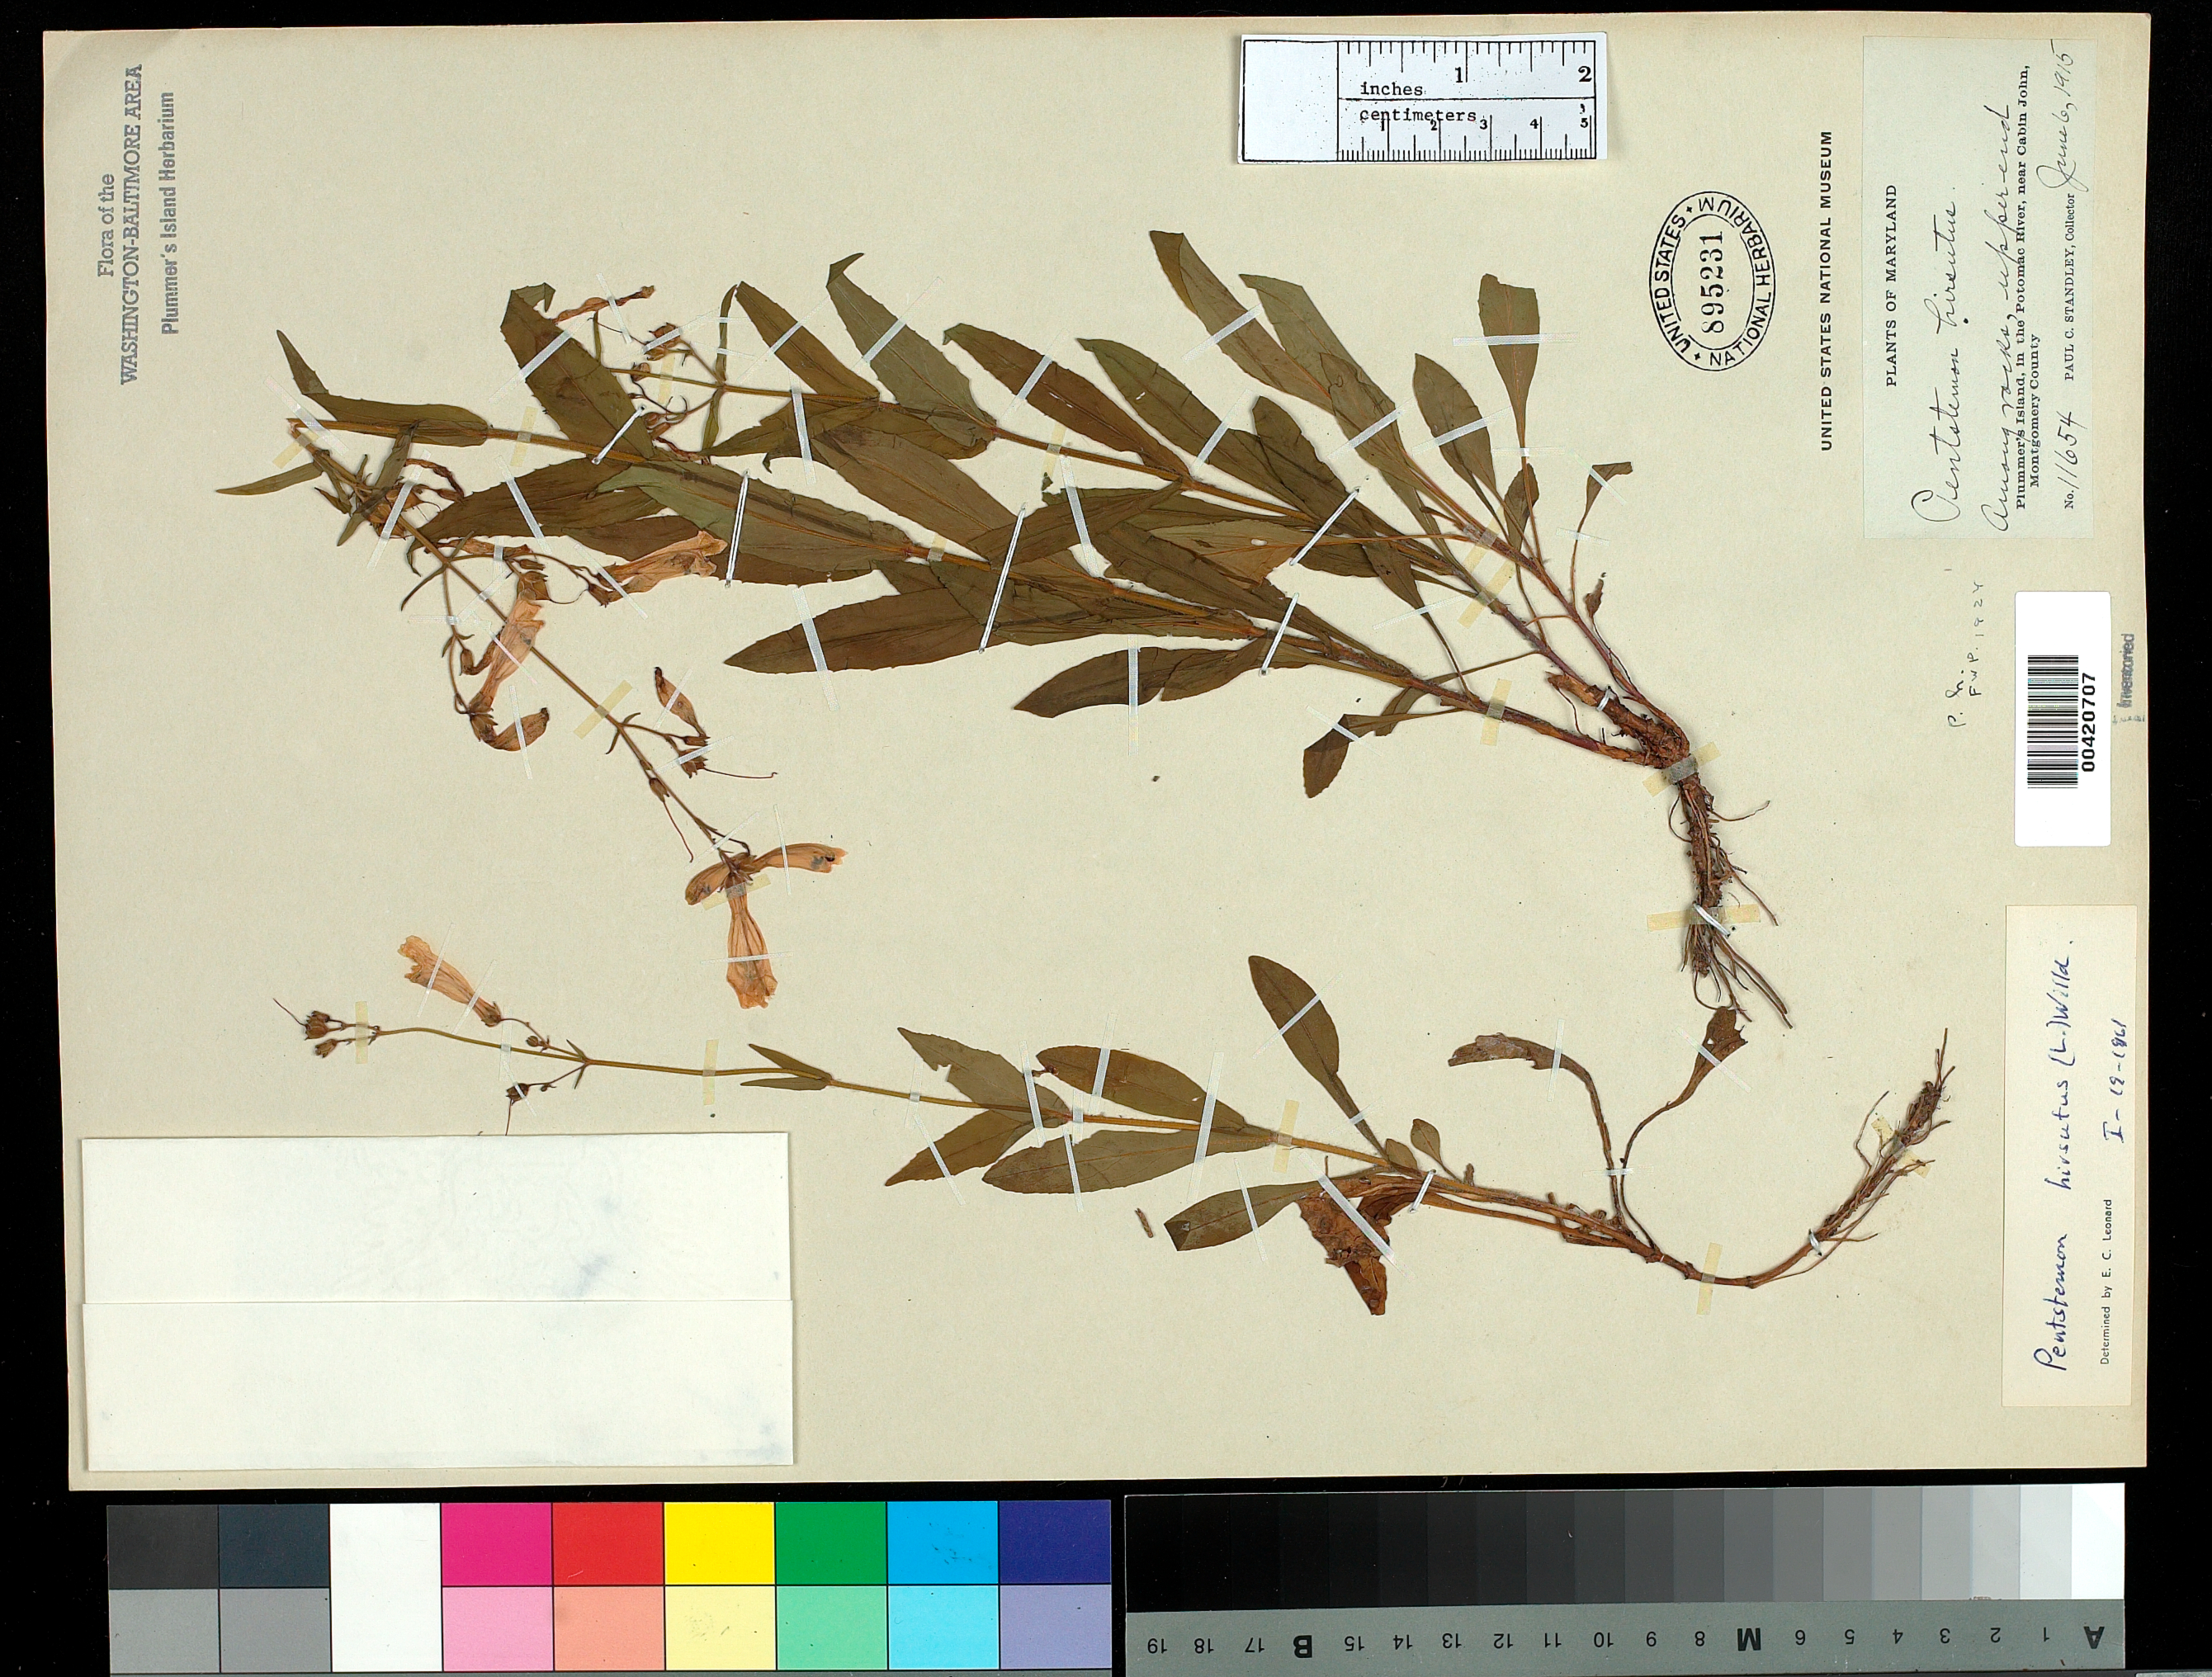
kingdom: Plantae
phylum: Tracheophyta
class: Magnoliopsida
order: Lamiales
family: Plantaginaceae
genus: Penstemon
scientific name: Penstemon hirsutus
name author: (L.) Willd.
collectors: P. C. Standley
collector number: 11654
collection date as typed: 06 Jun 1915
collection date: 1915-06-06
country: United States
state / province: Maryland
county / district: Montgomery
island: Plummers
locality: Plummer's Island; upper end C. & O. Canal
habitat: Among rocks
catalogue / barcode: US 895231